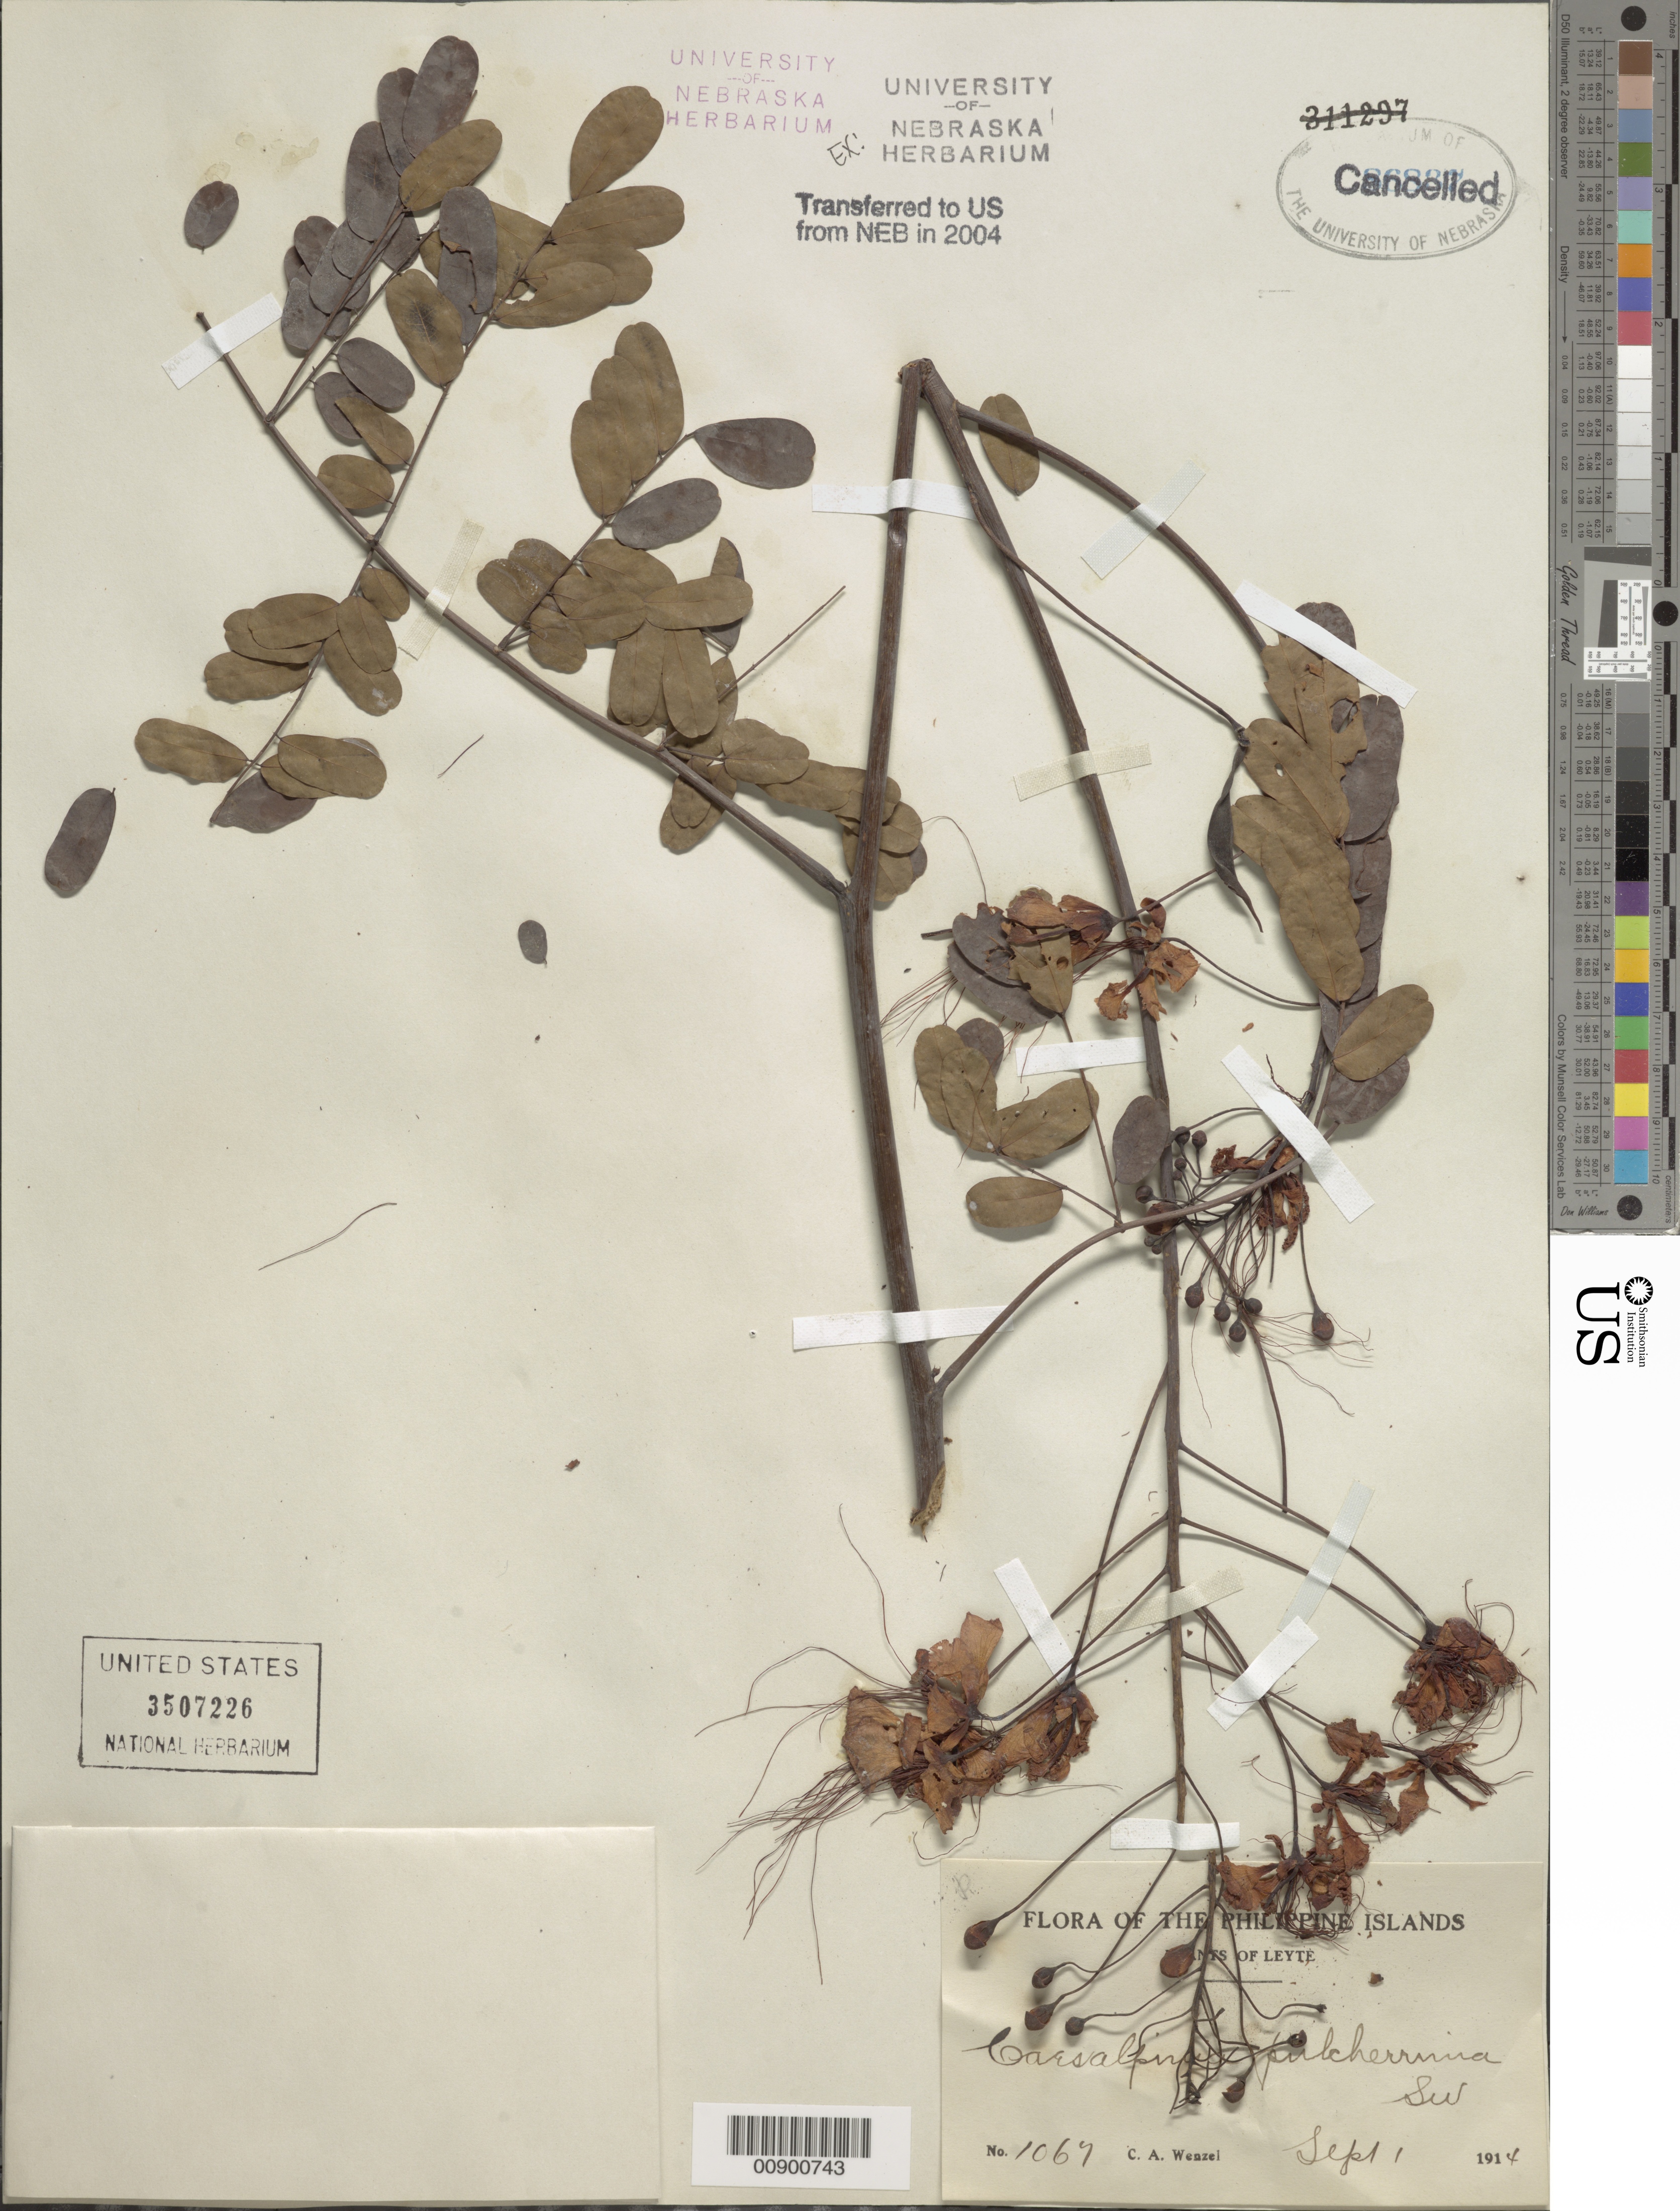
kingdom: Plantae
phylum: Tracheophyta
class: Magnoliopsida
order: Fabales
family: Fabaceae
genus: Caesalpinia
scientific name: Caesalpinia pulcherrima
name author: (L.) Sw.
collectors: C. Wenzel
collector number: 1067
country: Philippines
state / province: Eastern Visayas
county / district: Leyte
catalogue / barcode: US 3507226